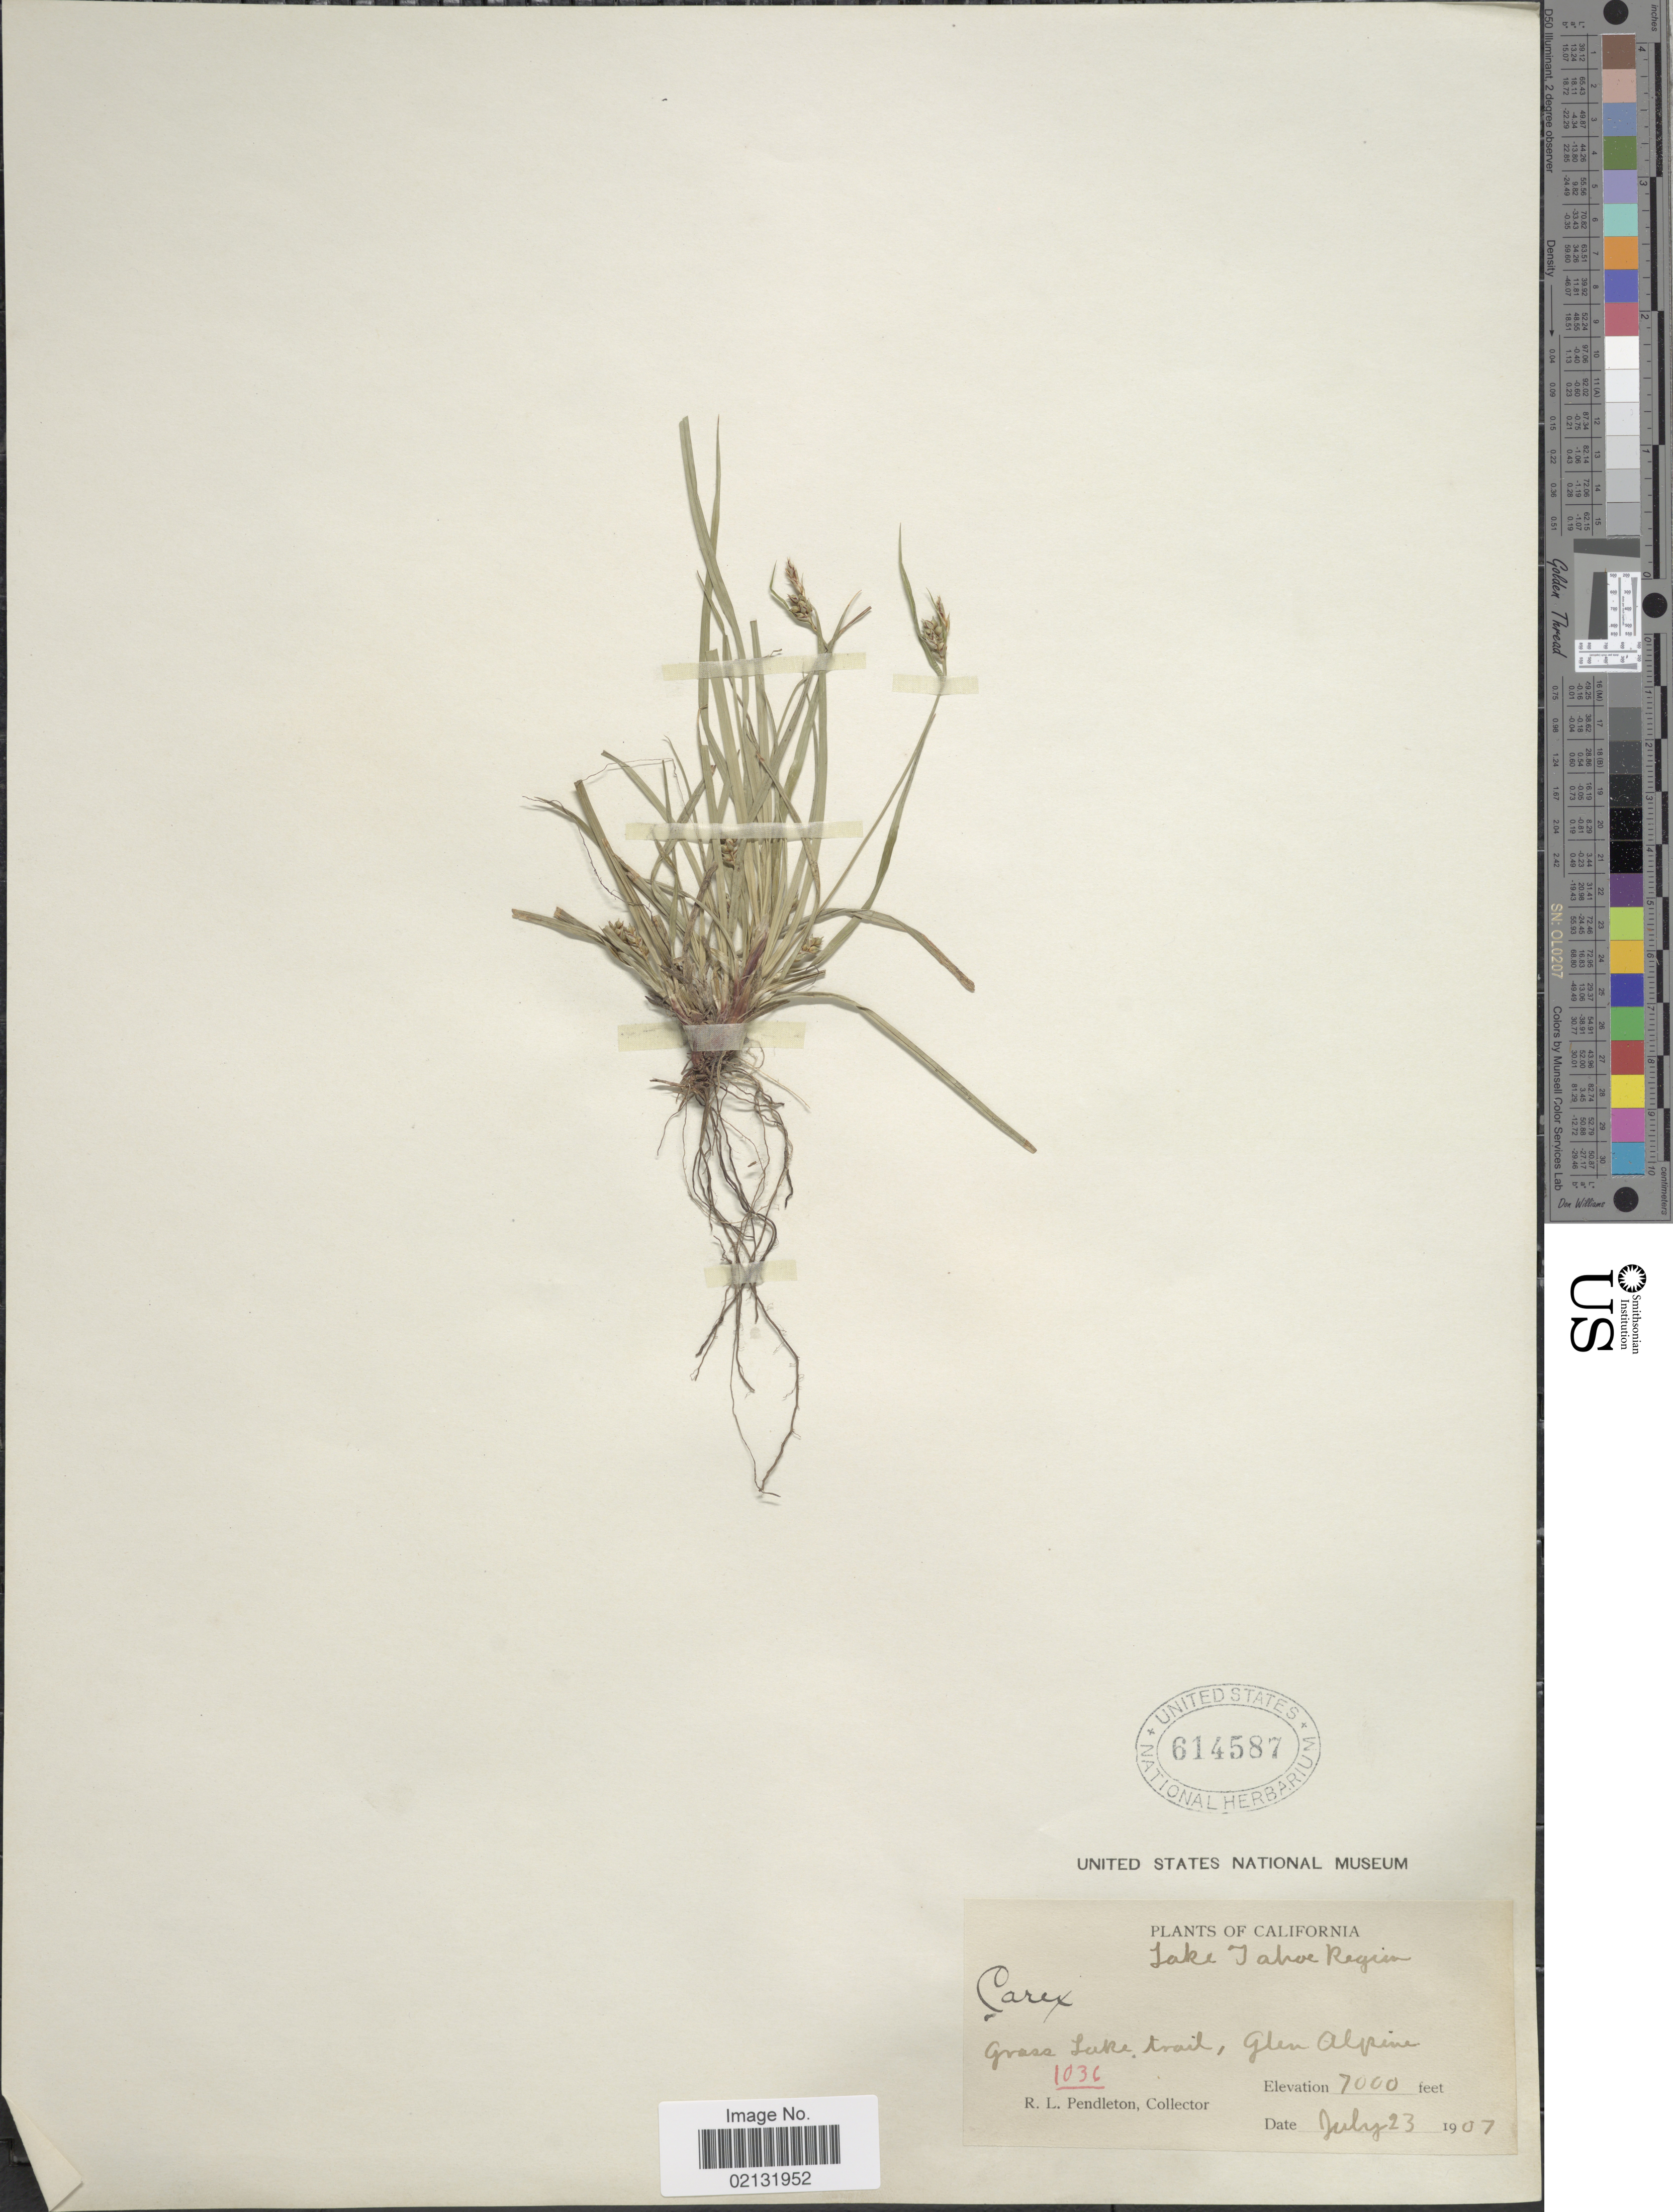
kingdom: Plantae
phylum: Tracheophyta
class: Liliopsida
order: Poales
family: Cyperaceae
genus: Carex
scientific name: Carex rossii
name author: Boott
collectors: R. Pendleton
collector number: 1036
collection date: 1907-07-23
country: United States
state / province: California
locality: Lake Tahoe Region, Grass Lake trail, Glen Alpine.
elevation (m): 2134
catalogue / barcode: US 614587